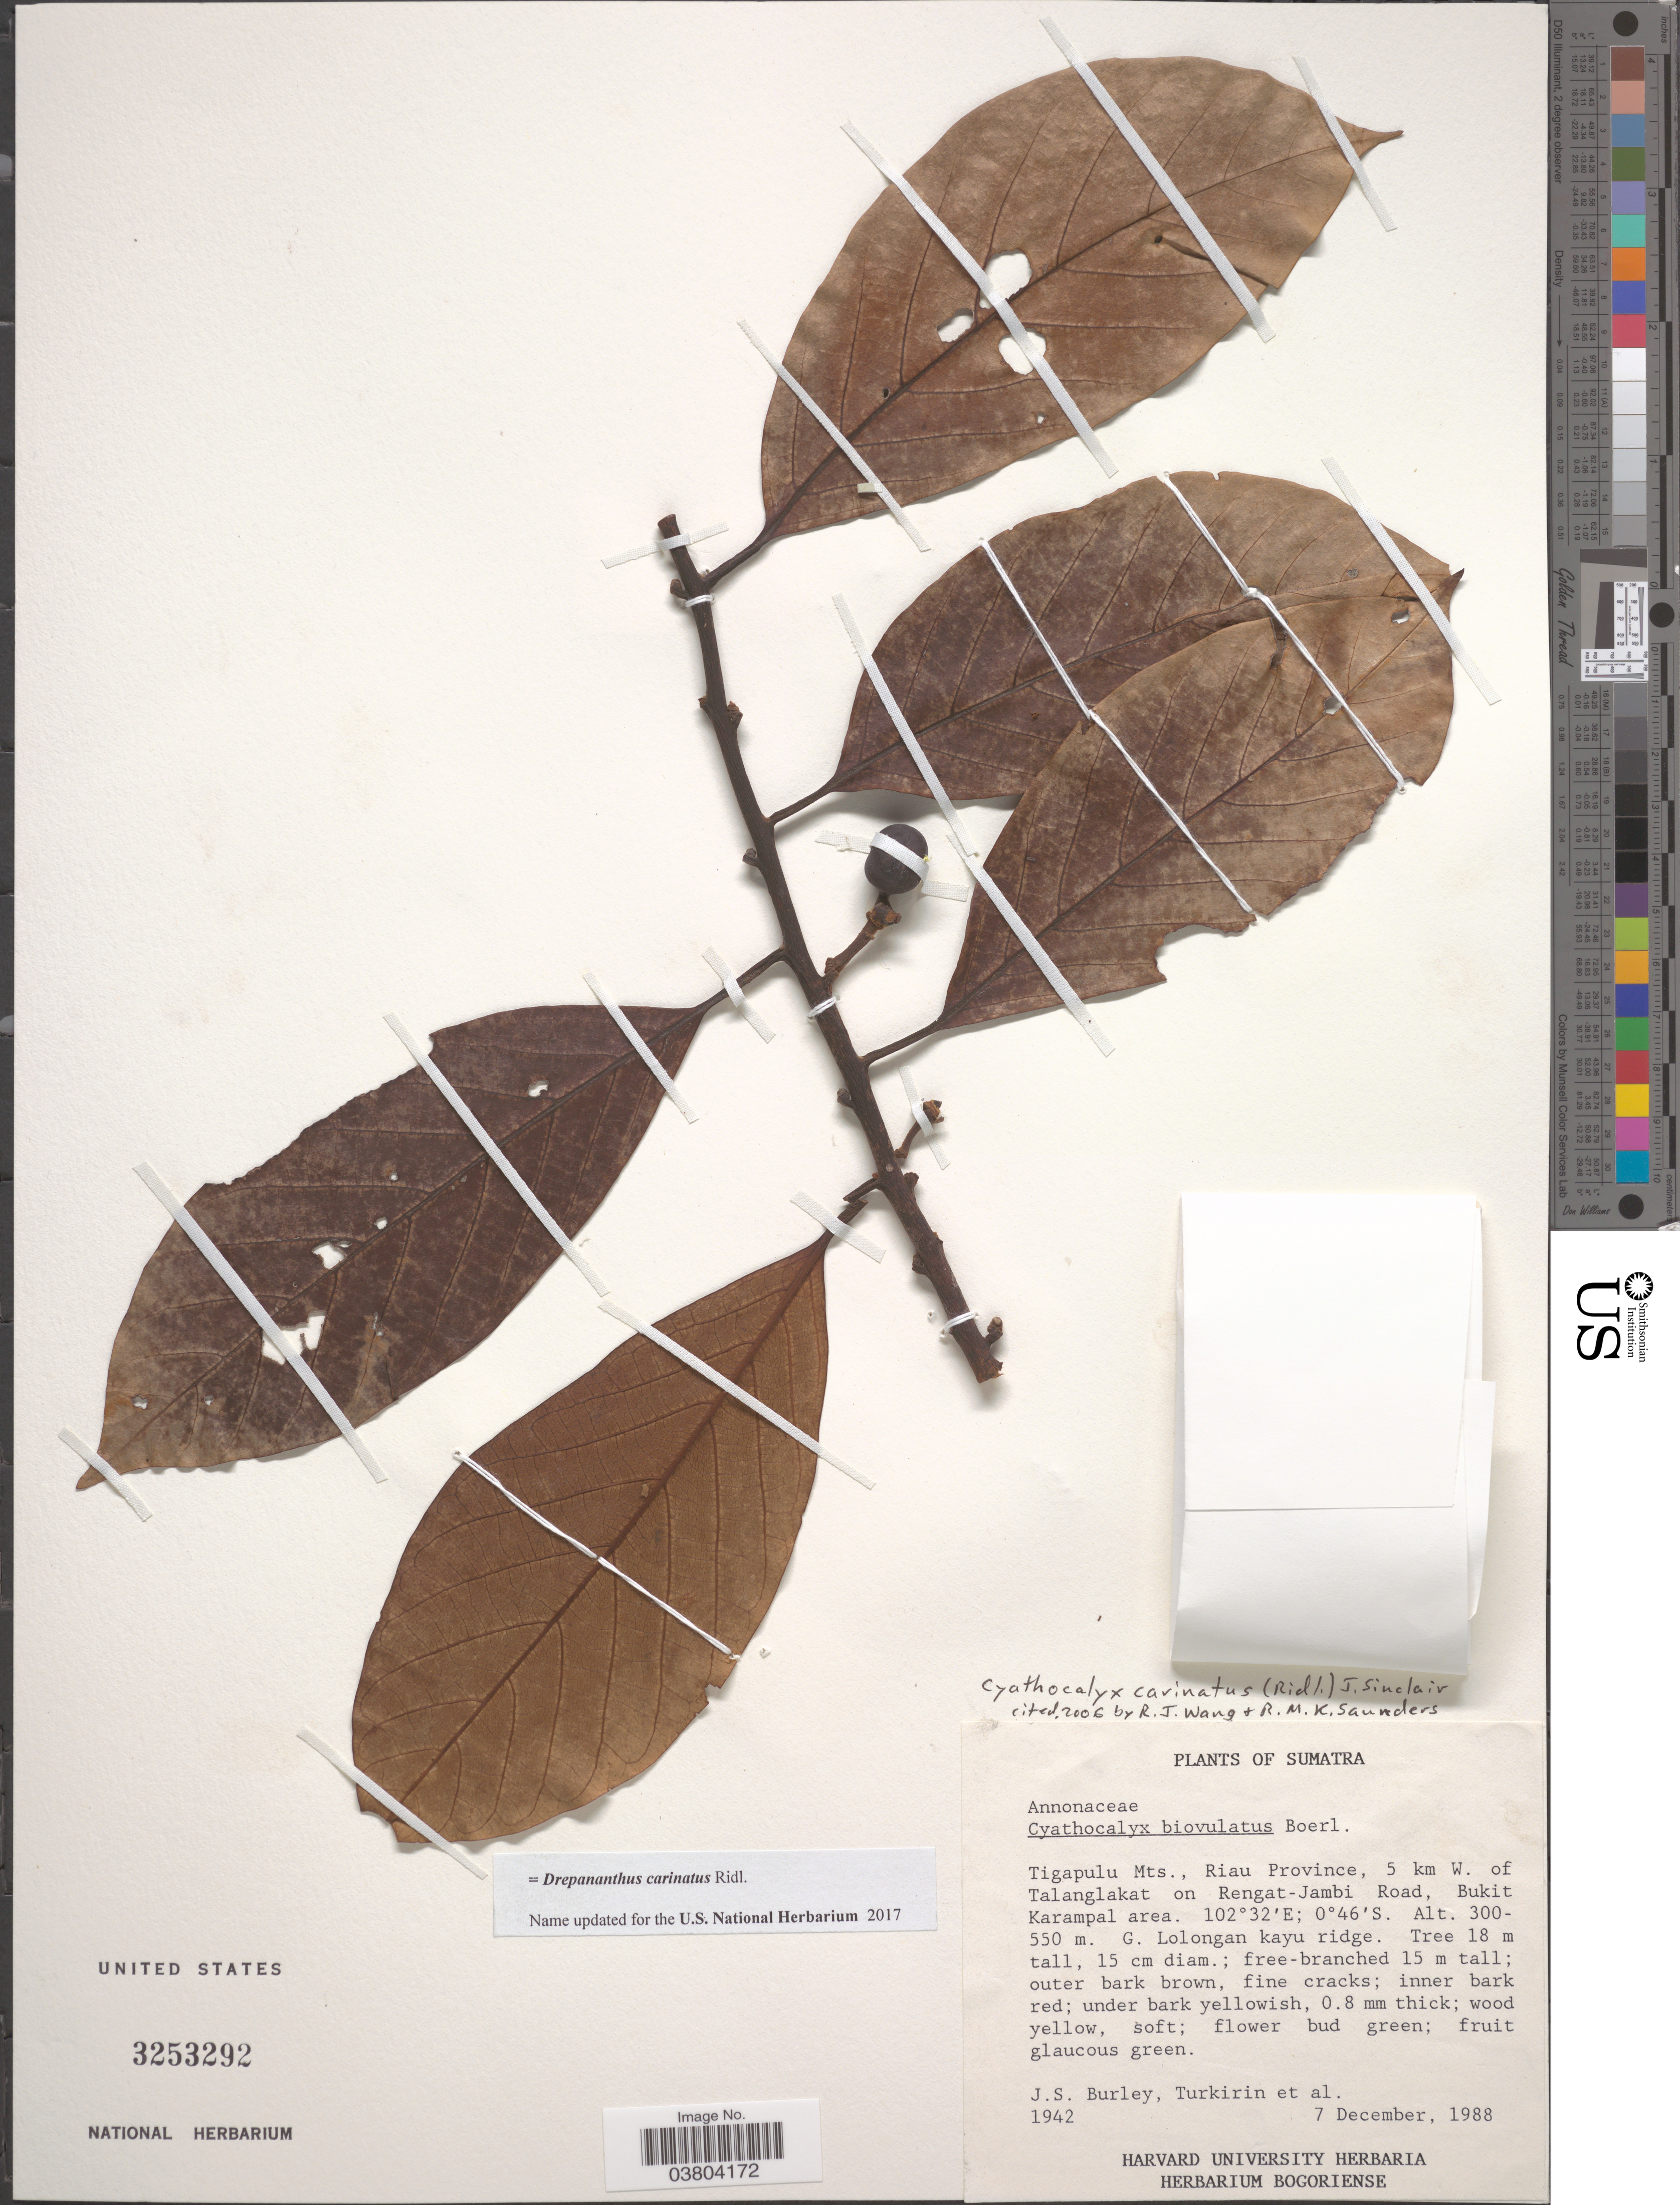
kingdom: Plantae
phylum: Tracheophyta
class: Magnoliopsida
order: Magnoliales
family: Annonaceae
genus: Drepananthus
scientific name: Drepananthus carinatus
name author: Ridl.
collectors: J. S. Burley, -. Turkirin & et al.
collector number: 1942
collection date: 1988-12-07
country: Indonesia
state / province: Sumatra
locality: Tigapulu Mts., Riau Province, 5 km W. of Talanglakat on Rengat-Jambi Road, Bukit Karampal area.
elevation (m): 300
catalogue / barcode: US 3253292